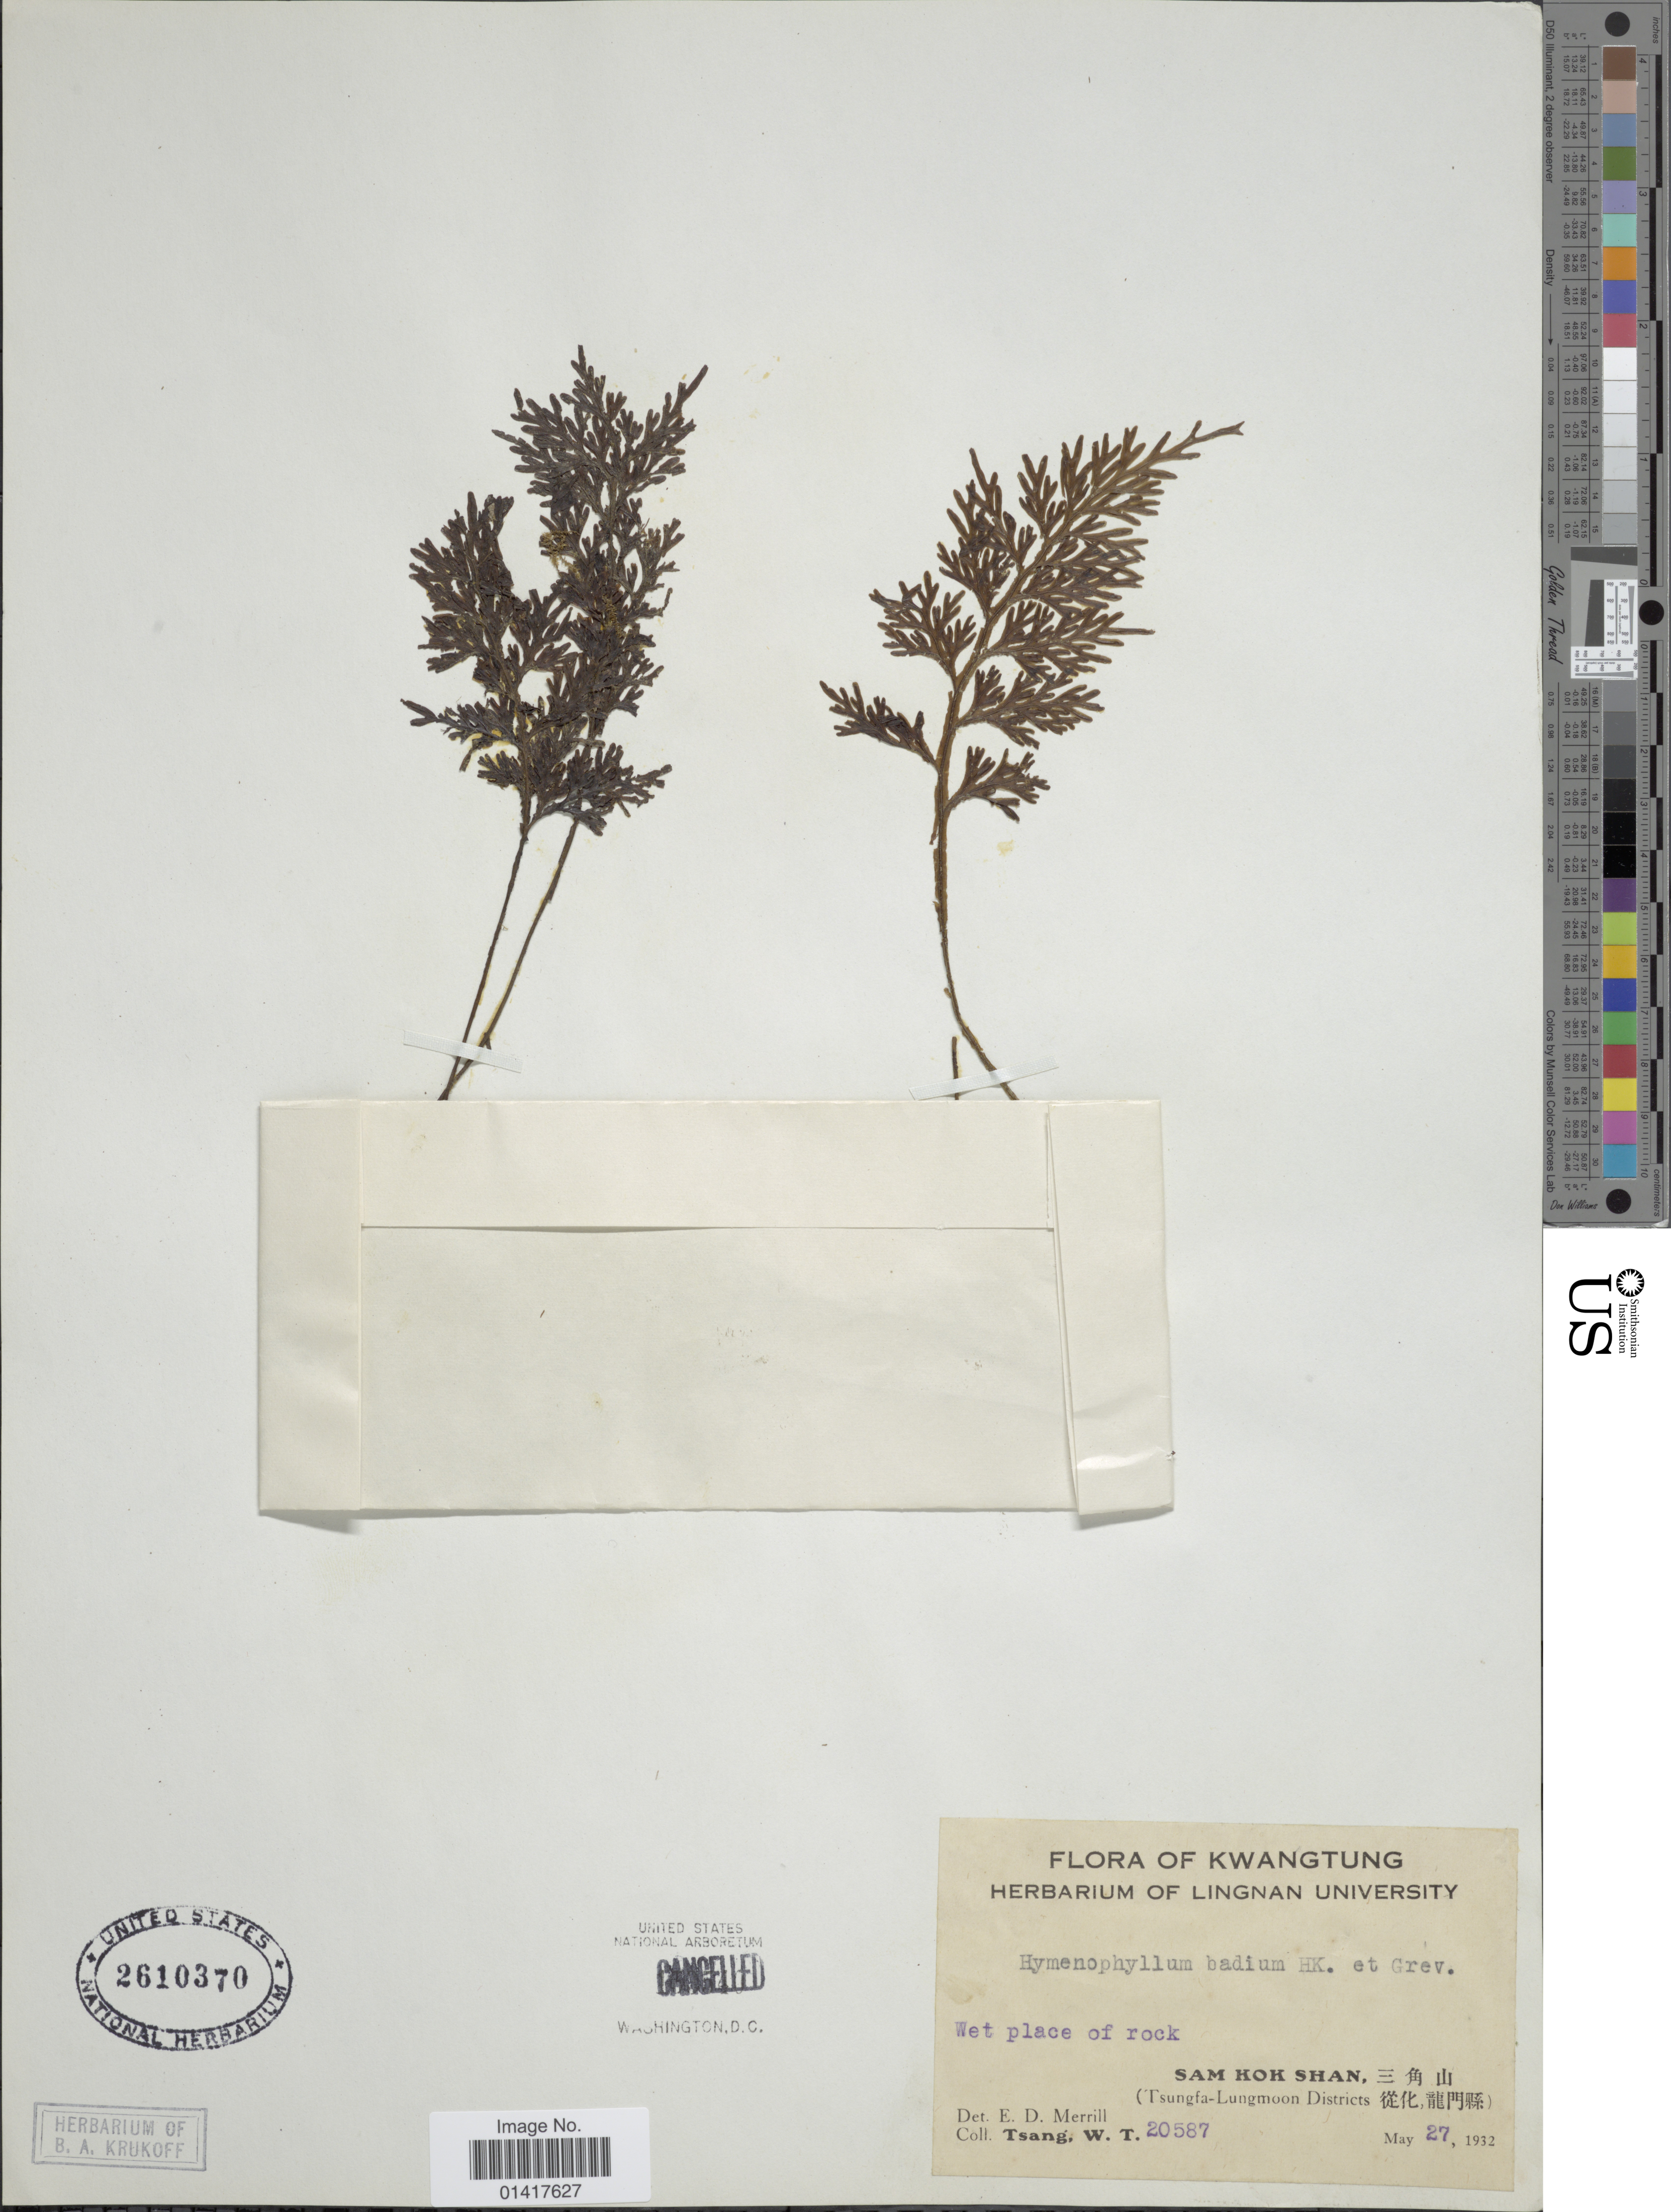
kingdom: Plantae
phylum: Tracheophyta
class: Polypodiopsida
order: Hymenophyllales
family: Hymenophyllaceae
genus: Hymenophyllum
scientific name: Hymenophyllum badium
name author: Hook. & Grev.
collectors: W. T. Tsang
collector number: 20587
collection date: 1932-05-27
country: China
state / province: Guangdong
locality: Sam Kok Shan. (Tsungfa-Lungmoon Districts)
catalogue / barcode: US 2610370